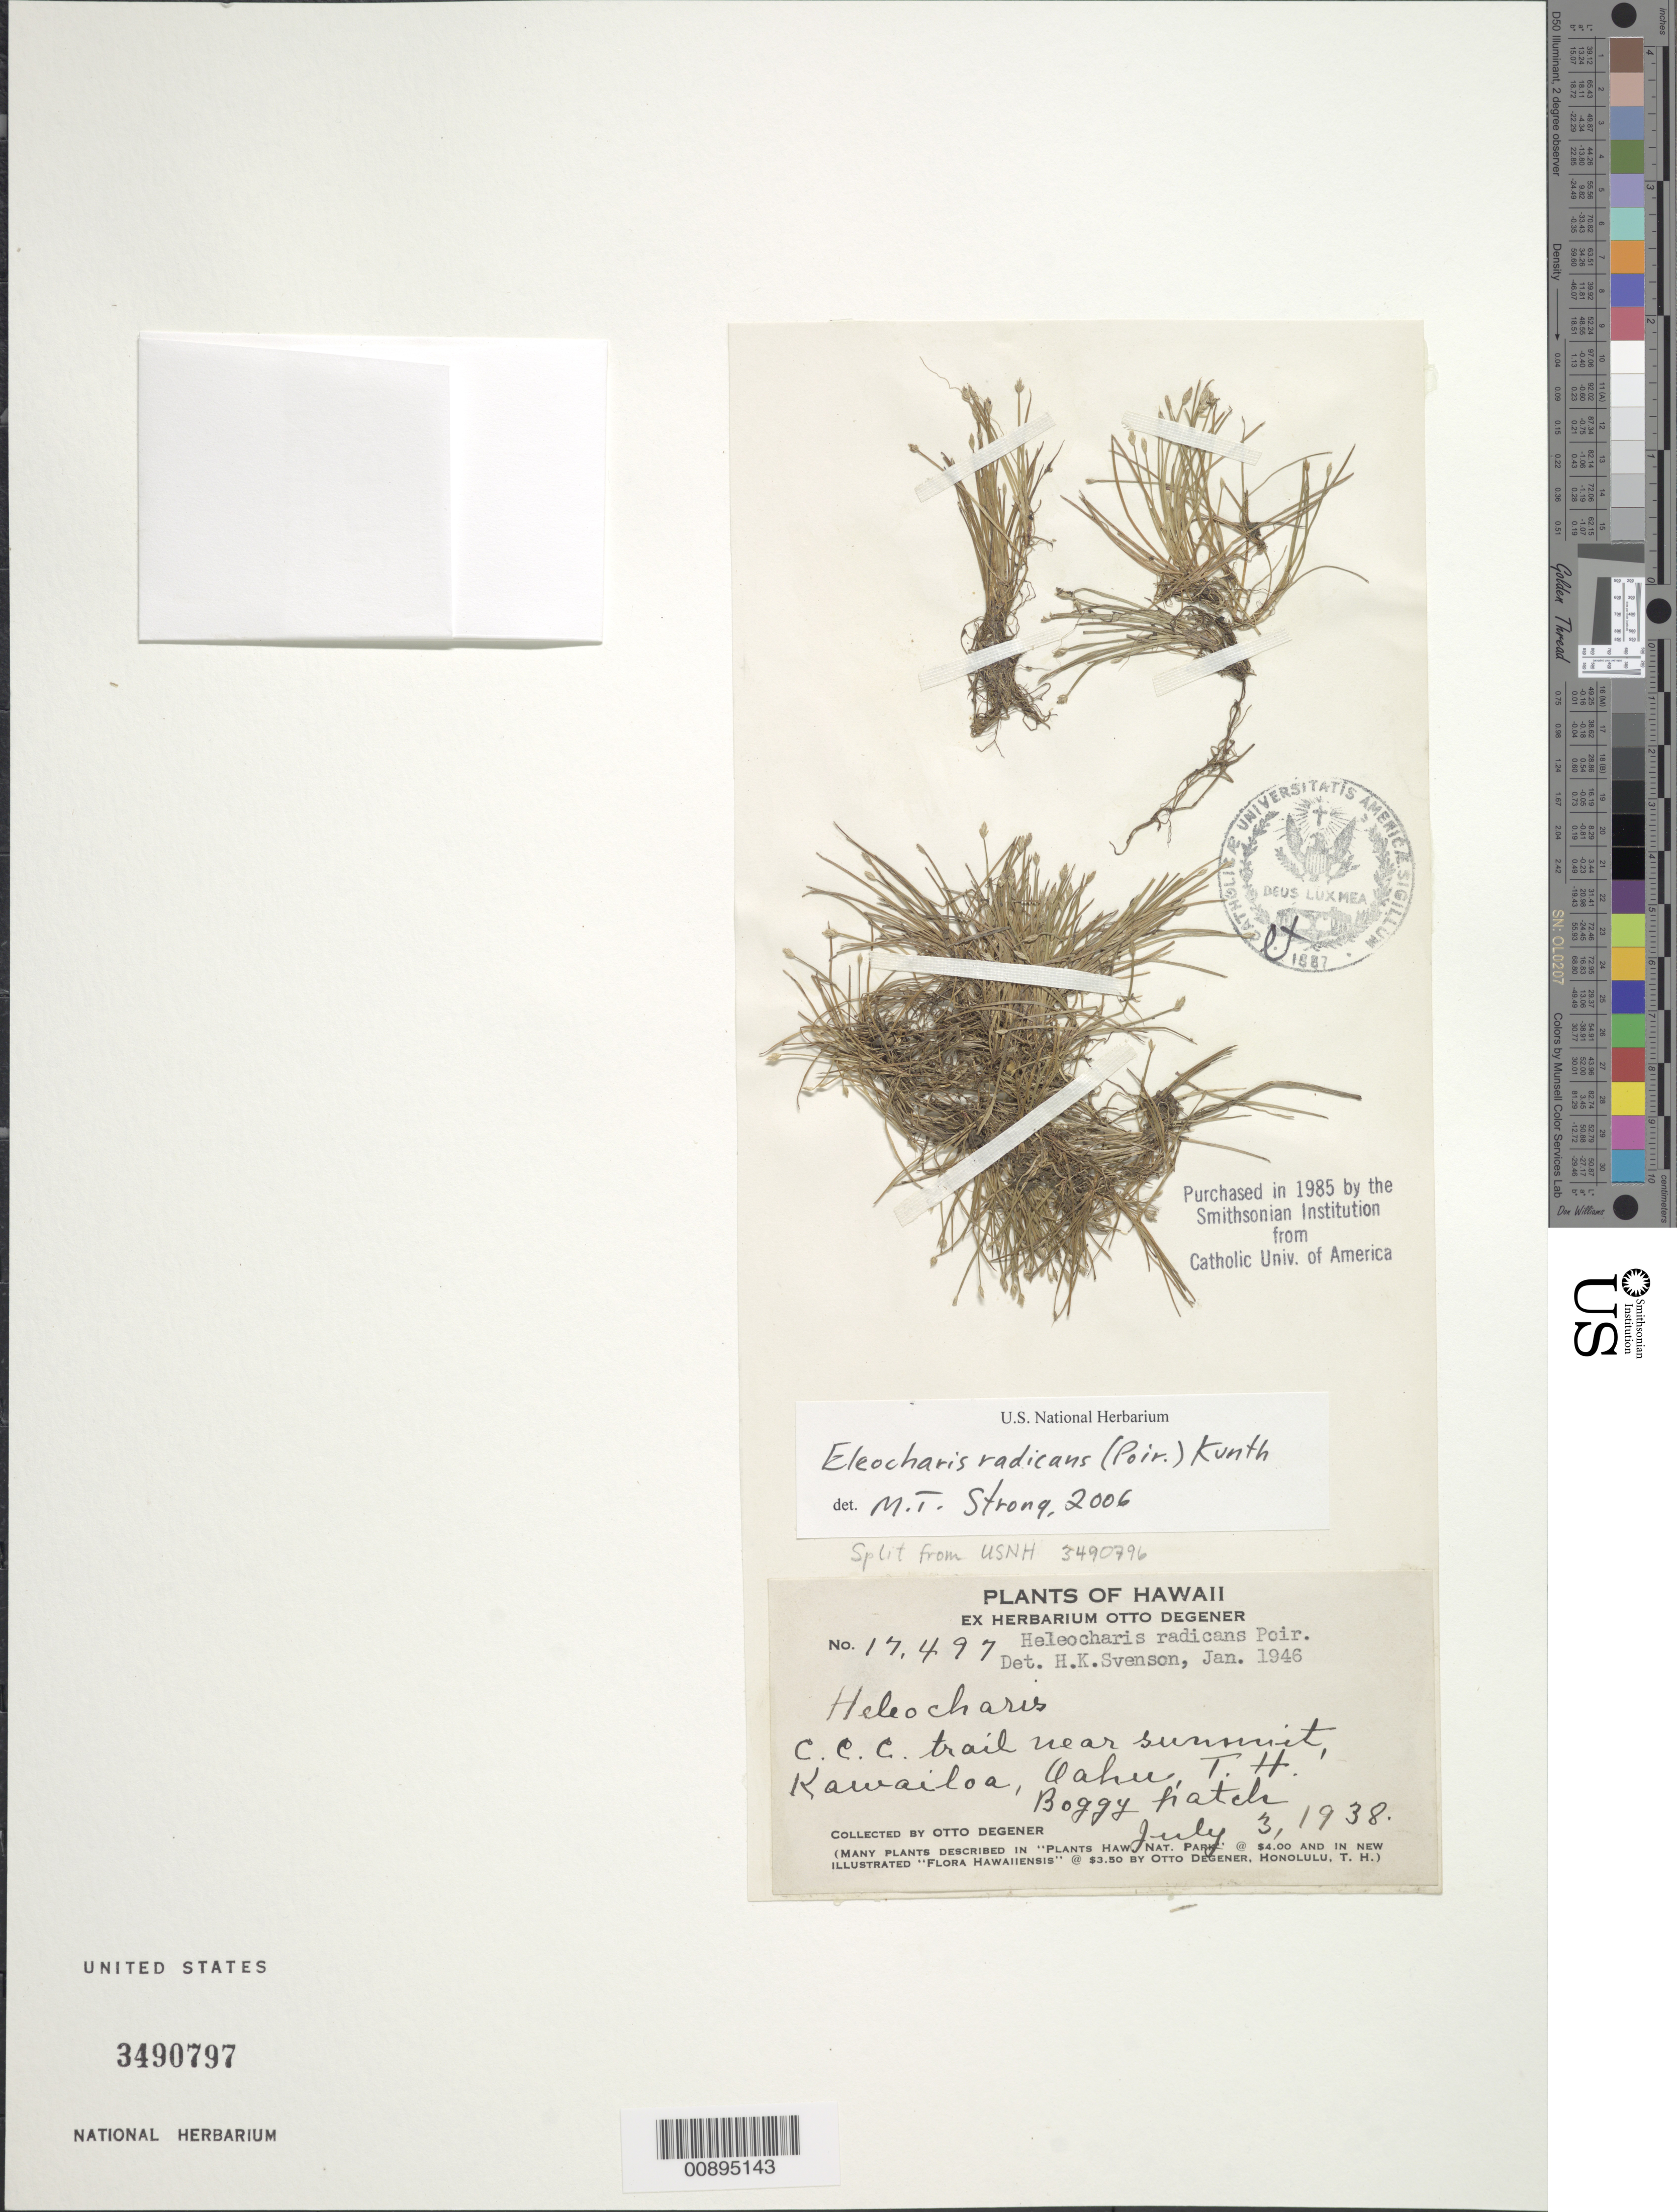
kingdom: Plantae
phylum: Tracheophyta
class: Liliopsida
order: Poales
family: Cyperaceae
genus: Eleocharis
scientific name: Eleocharis radicans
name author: (A. Dietrich) Kunth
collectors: O. Degener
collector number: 17497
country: United States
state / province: Hawaii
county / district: Honolulu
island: Oahu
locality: CCC trail near summit, Kawailoa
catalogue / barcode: US 3490797